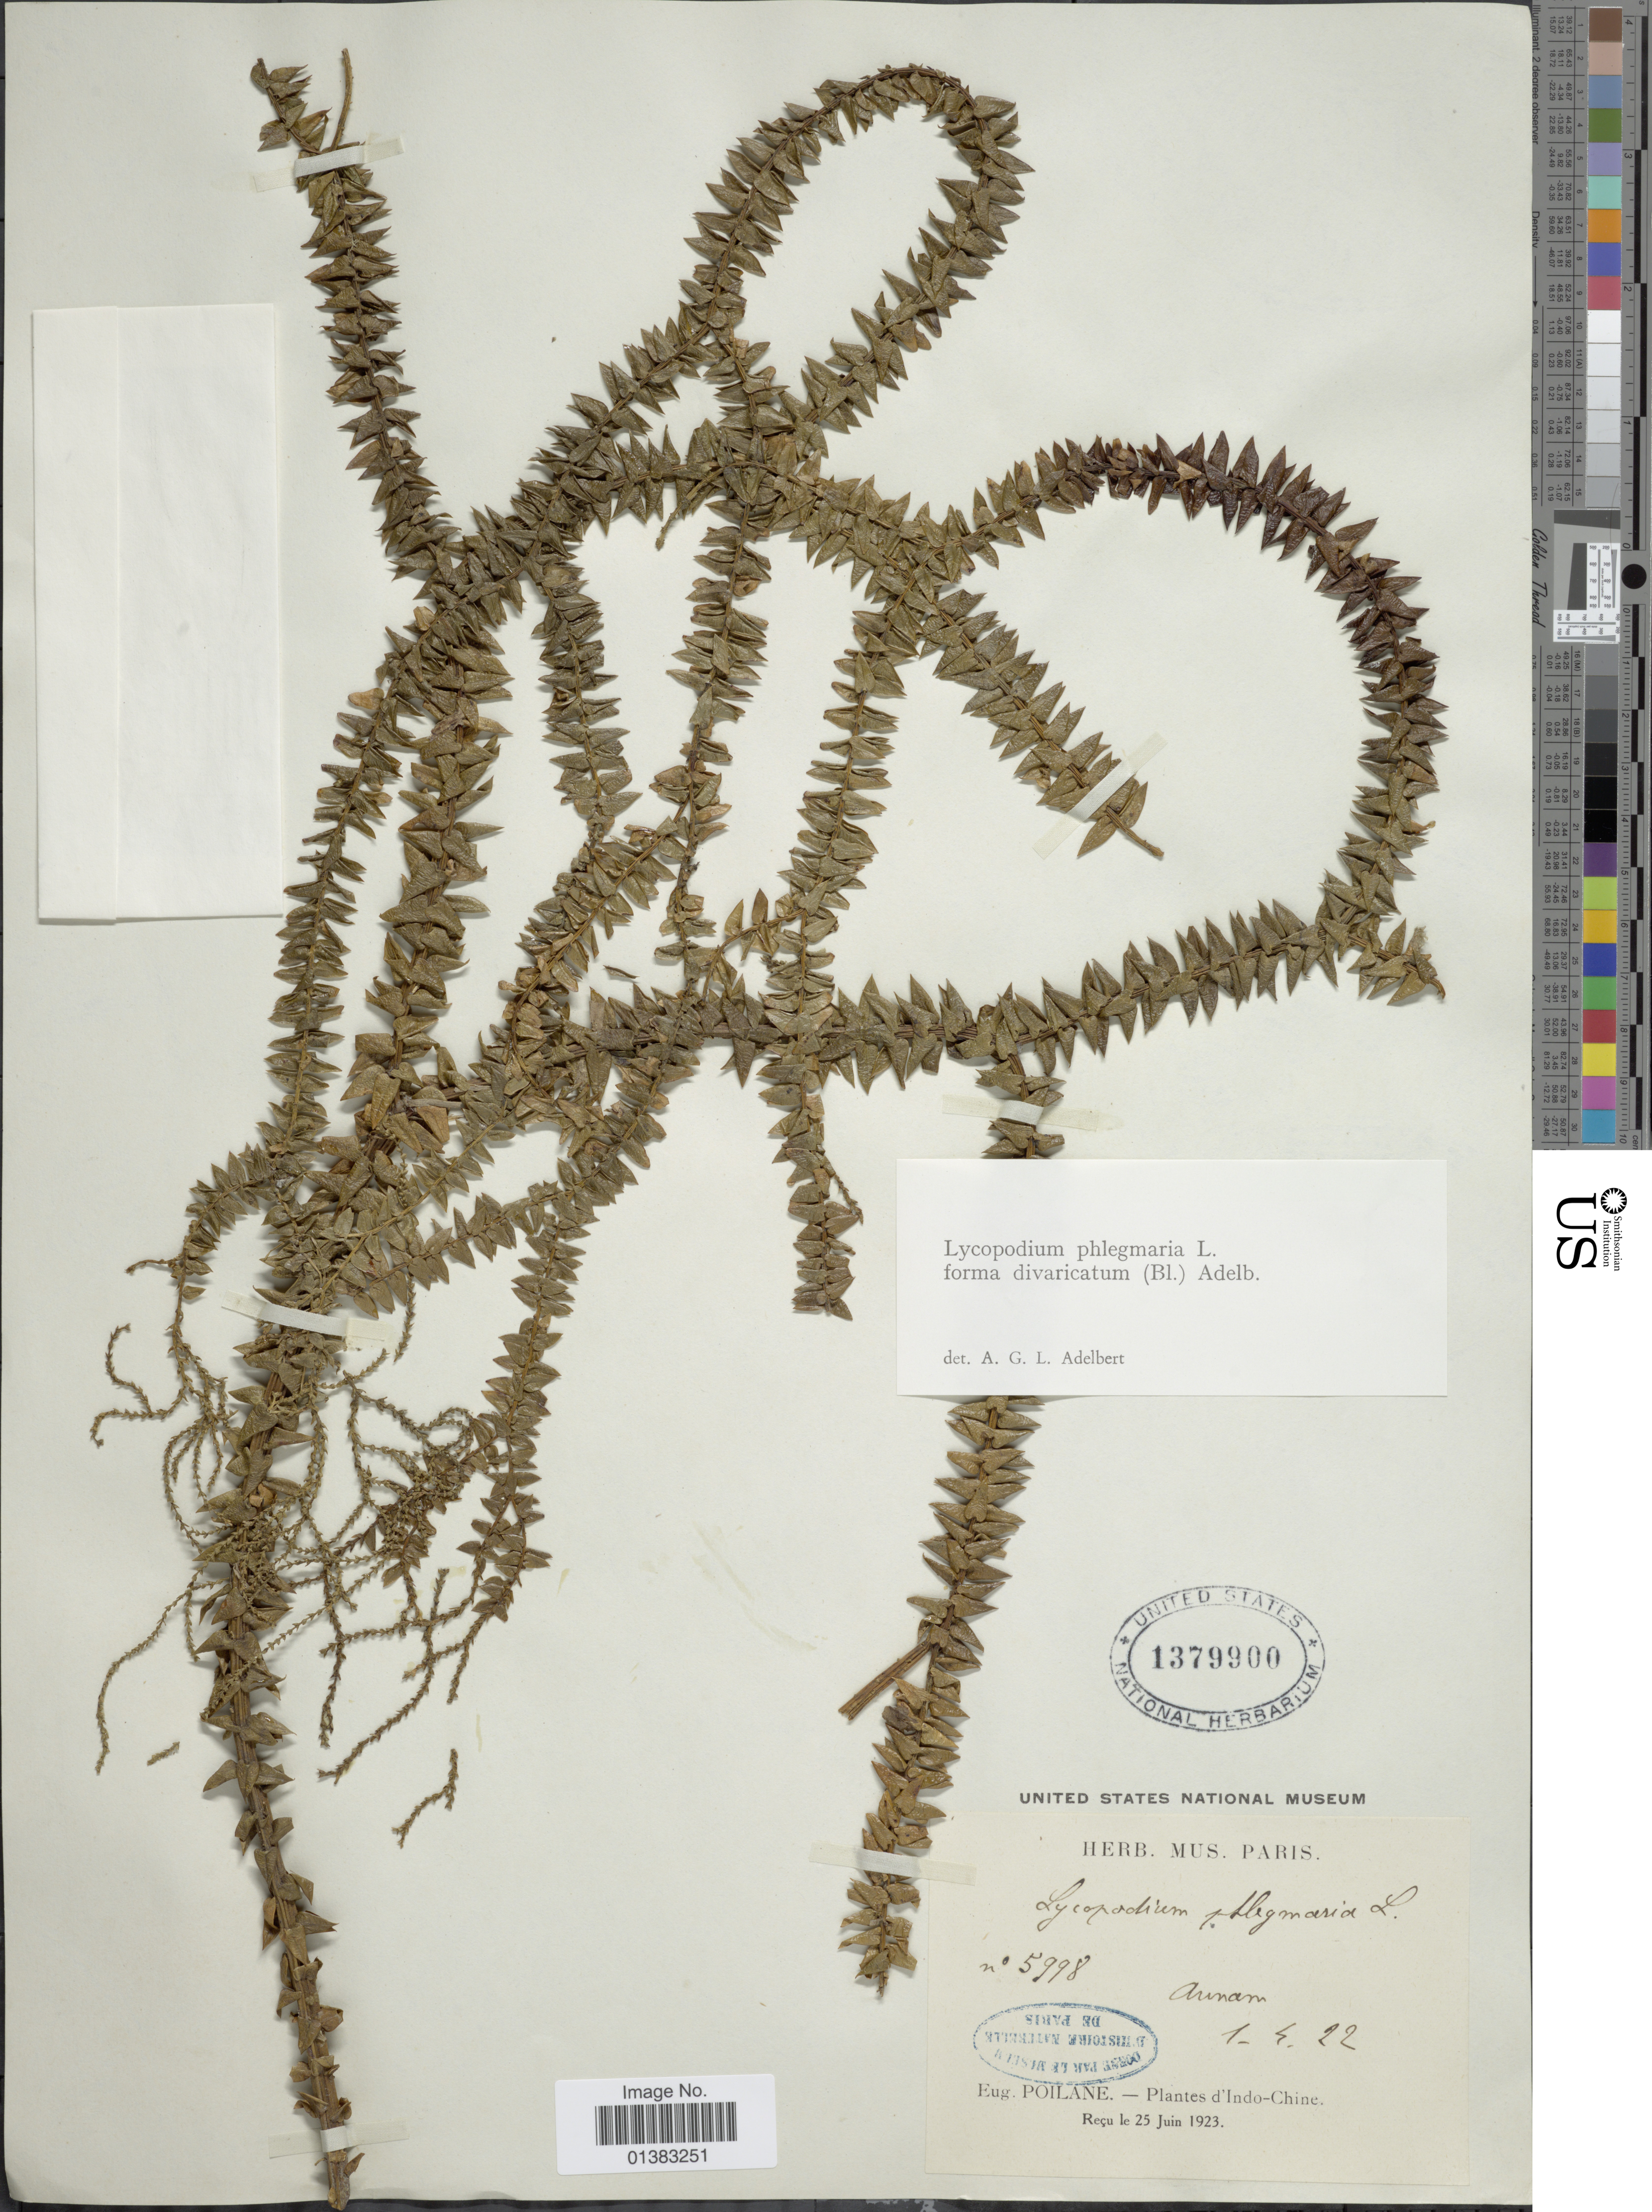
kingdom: Plantae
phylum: Tracheophyta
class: Lycopodiopsida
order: Lycopodiales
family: Lycopodiaceae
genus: Phlegmariurus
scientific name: Phlegmariurus phlegmaria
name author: (L.) Holub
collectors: E. Poilane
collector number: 5998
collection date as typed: Transcribed d/m/y: 1/4/22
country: Vietnam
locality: Annam, Plantes d' Indo-Chine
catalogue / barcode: US 1379900